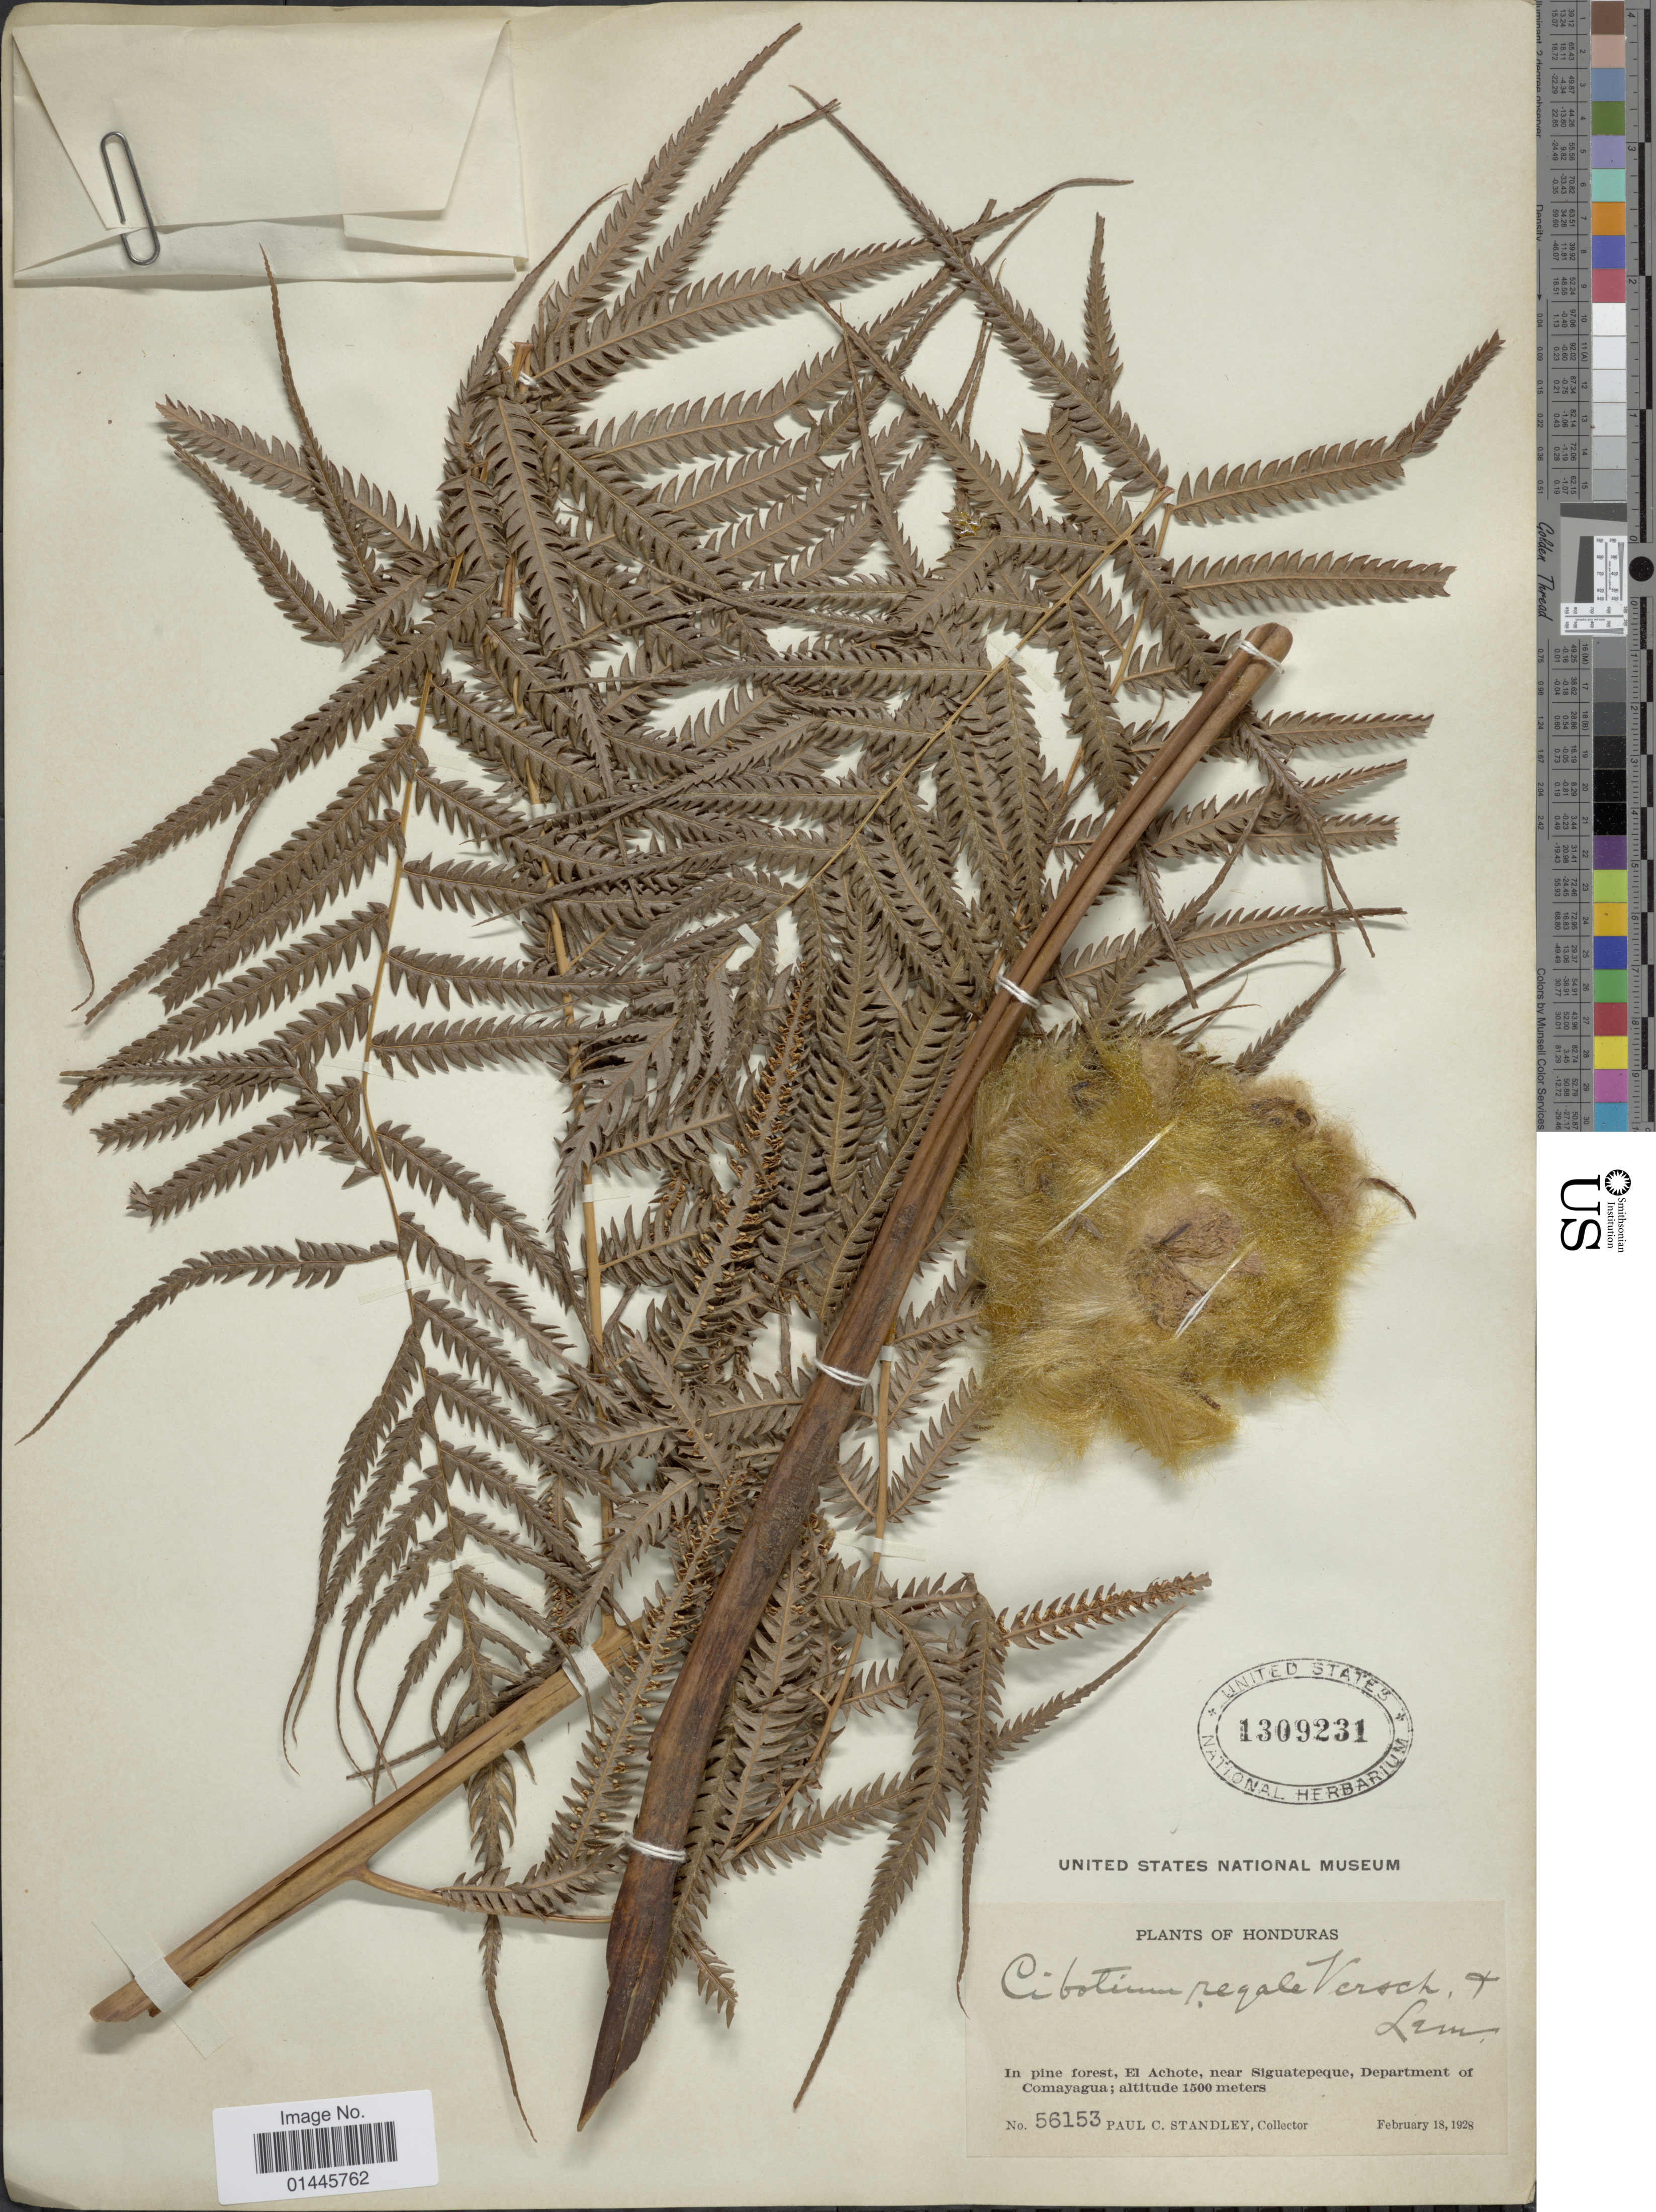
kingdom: Plantae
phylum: Tracheophyta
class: Polypodiopsida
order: Cyatheales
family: Cibotiaceae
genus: Cibotium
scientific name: Cibotium regale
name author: Verschaff. & Lem.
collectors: P. C. Standley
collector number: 56153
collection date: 1928-02-18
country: Honduras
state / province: Comayagua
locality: El Achote, near Siguatepeque.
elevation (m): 1500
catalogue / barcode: US 1309231